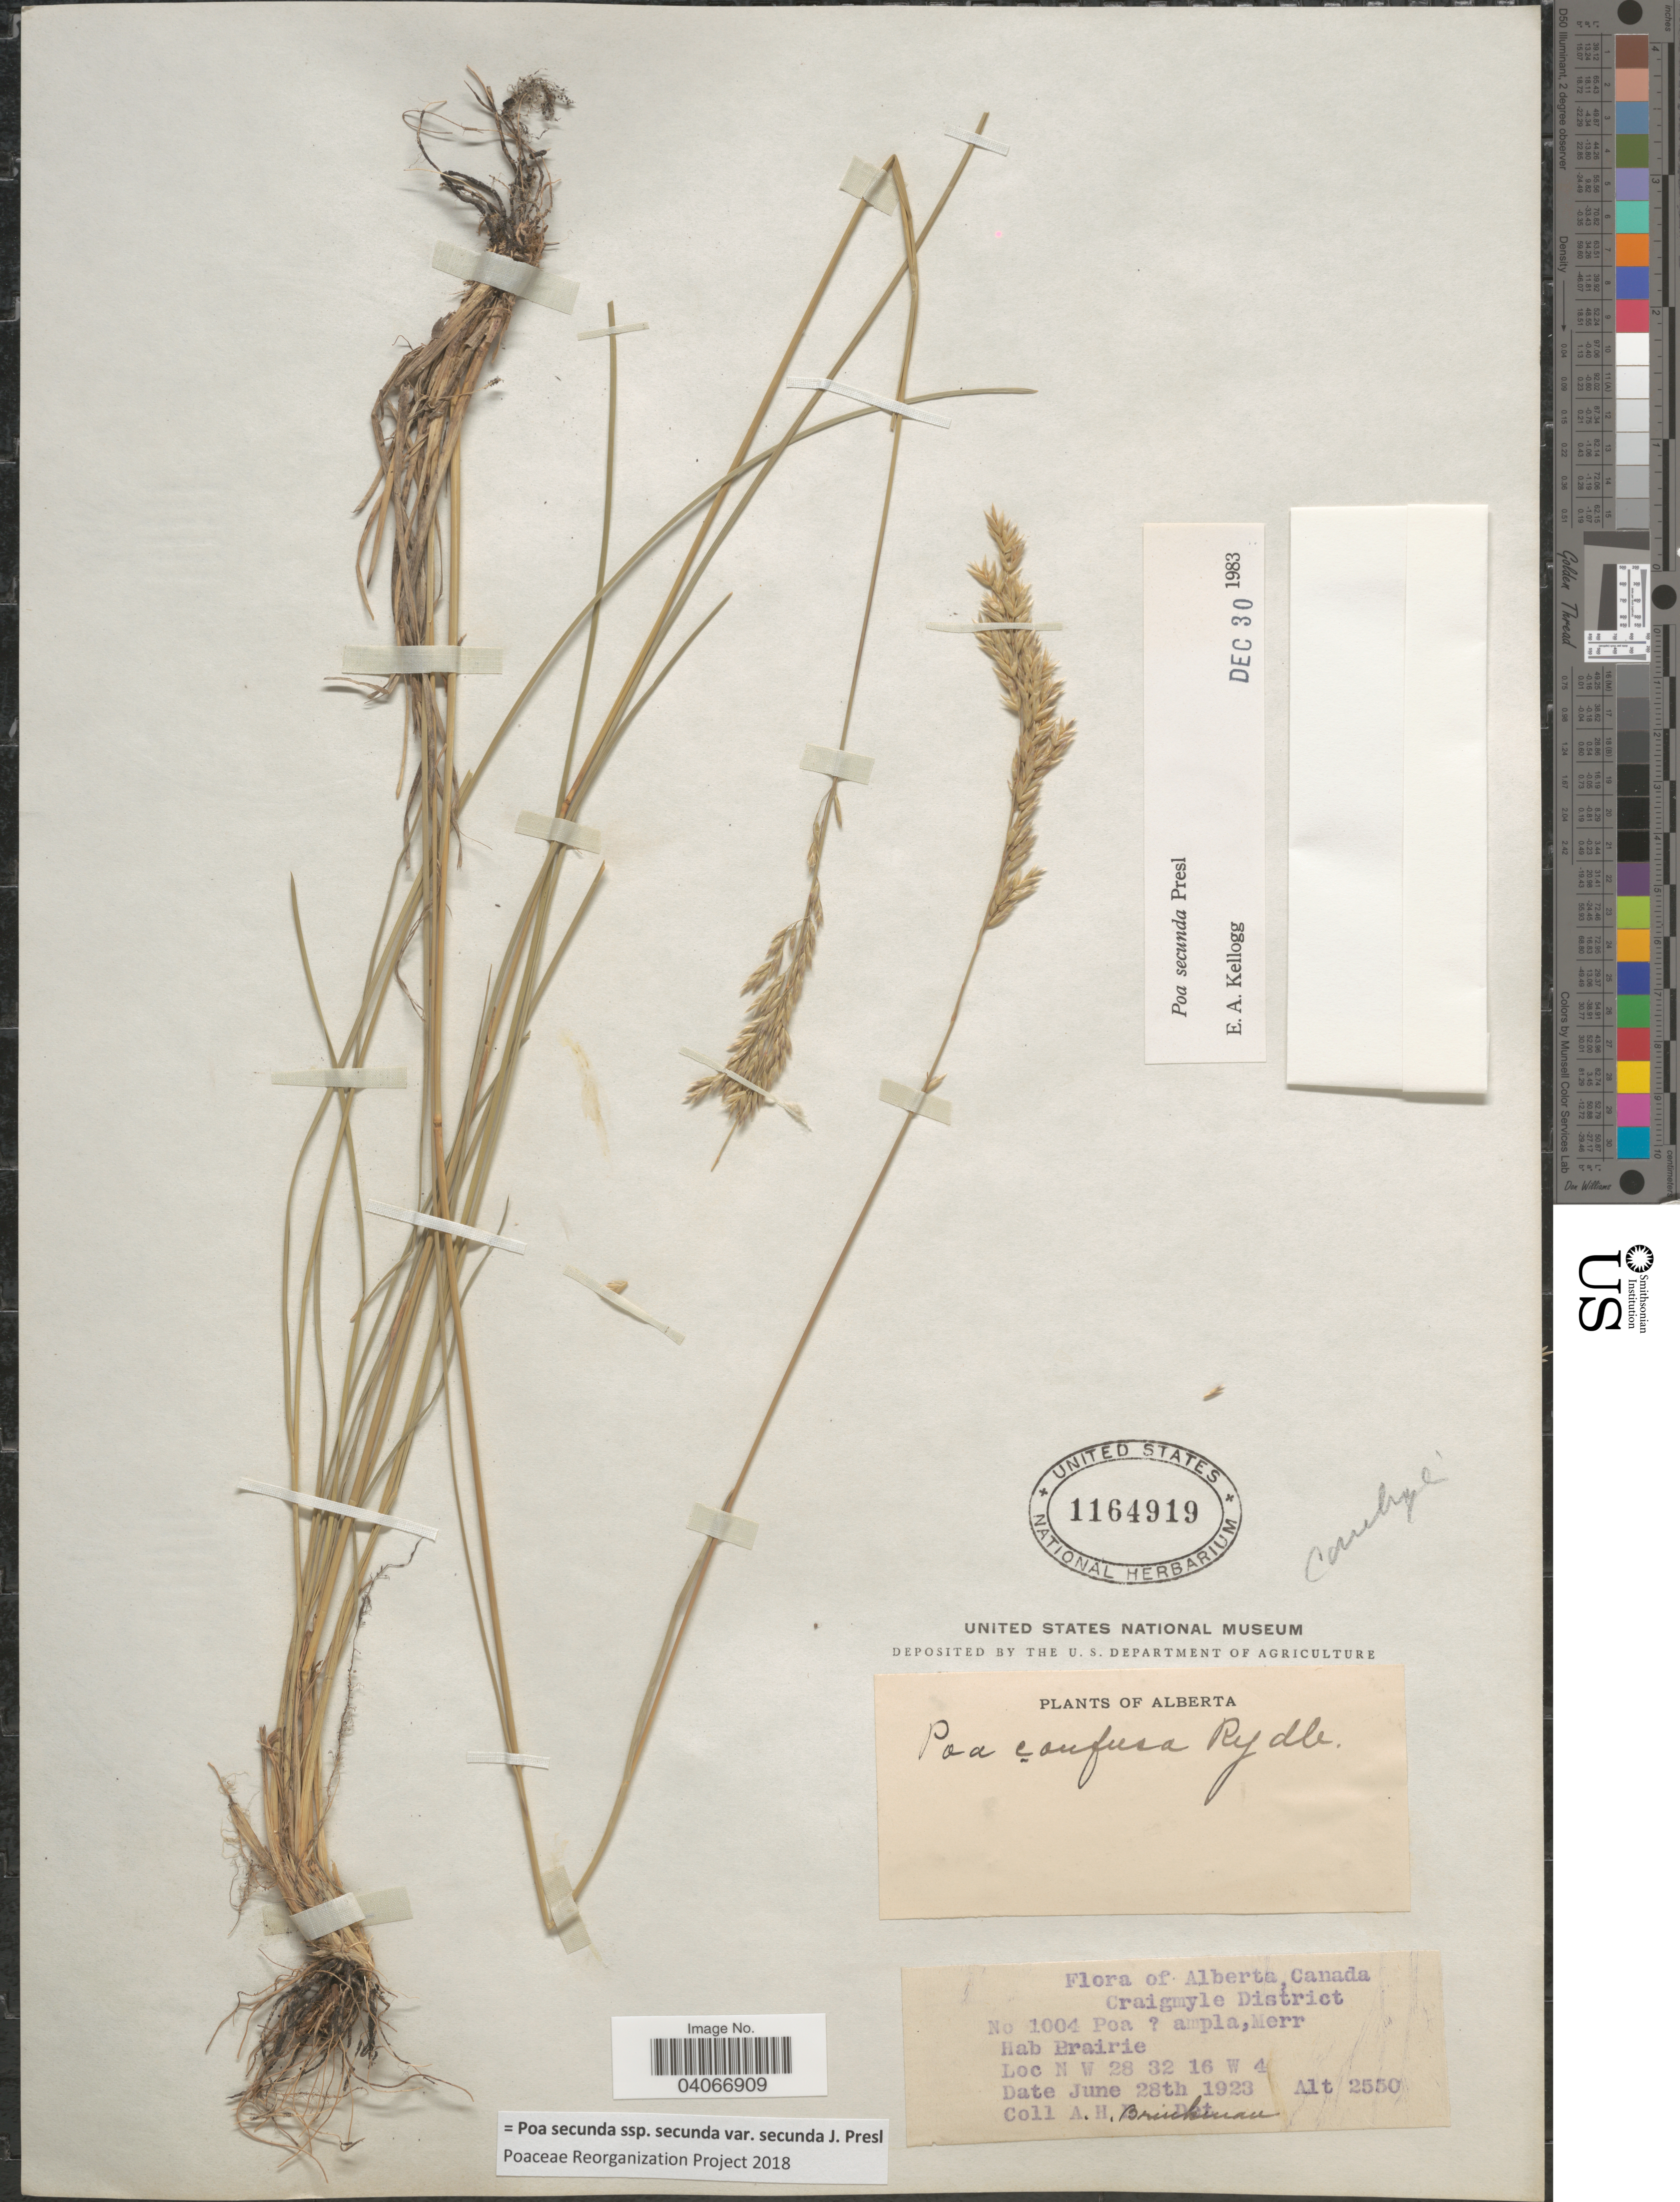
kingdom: Plantae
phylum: Tracheophyta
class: Liliopsida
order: Poales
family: Poaceae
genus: Poa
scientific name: Poa secunda subsp. secunda var. secunda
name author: J. Presl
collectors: A. Brinkman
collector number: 1004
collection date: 1923-06-28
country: Canada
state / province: Alberta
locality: Craigmyle District. N W 28 32 16 W 4.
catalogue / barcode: US 1164919